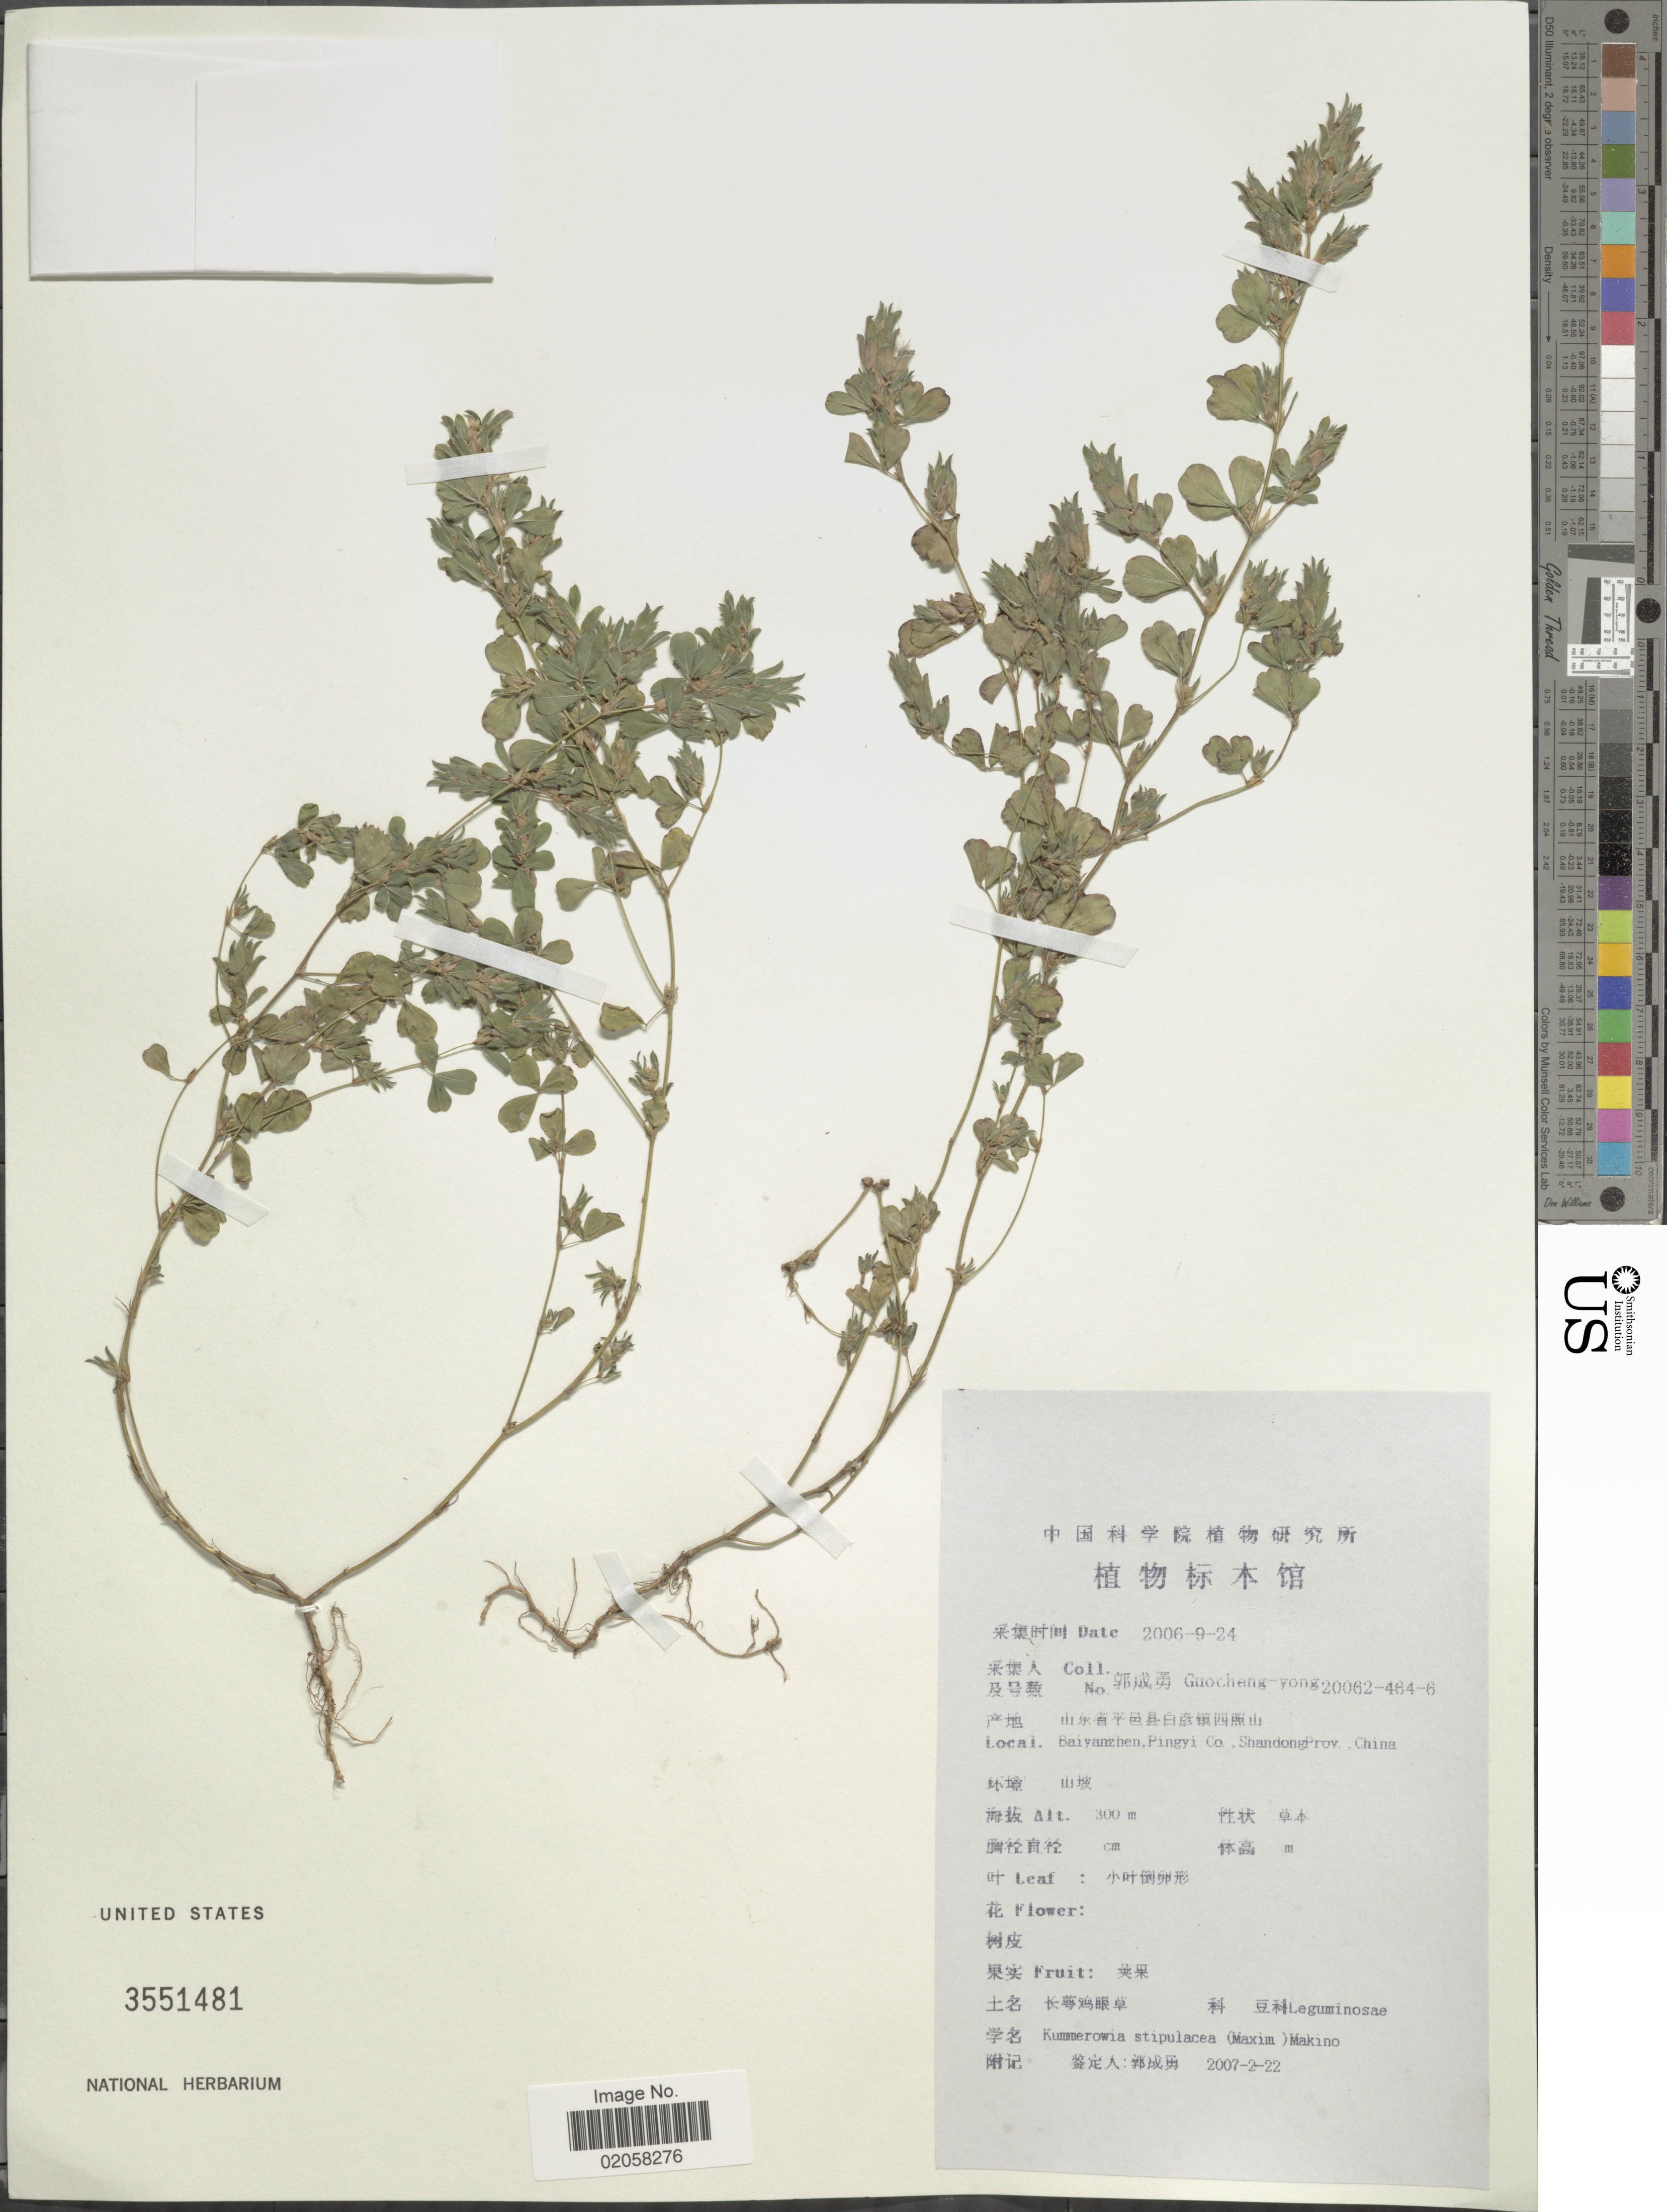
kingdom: Plantae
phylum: Tracheophyta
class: Magnoliopsida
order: Fabales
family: Fabaceae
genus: Kummerowia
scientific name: Kummerowia stipulacea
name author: (Maxim.) Makino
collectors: Guo cheng-yong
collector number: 20062-464-6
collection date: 2006-09-24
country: China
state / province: Shandong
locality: Baiyanzhen, Pingyi Co.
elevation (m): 300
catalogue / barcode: US 3551481